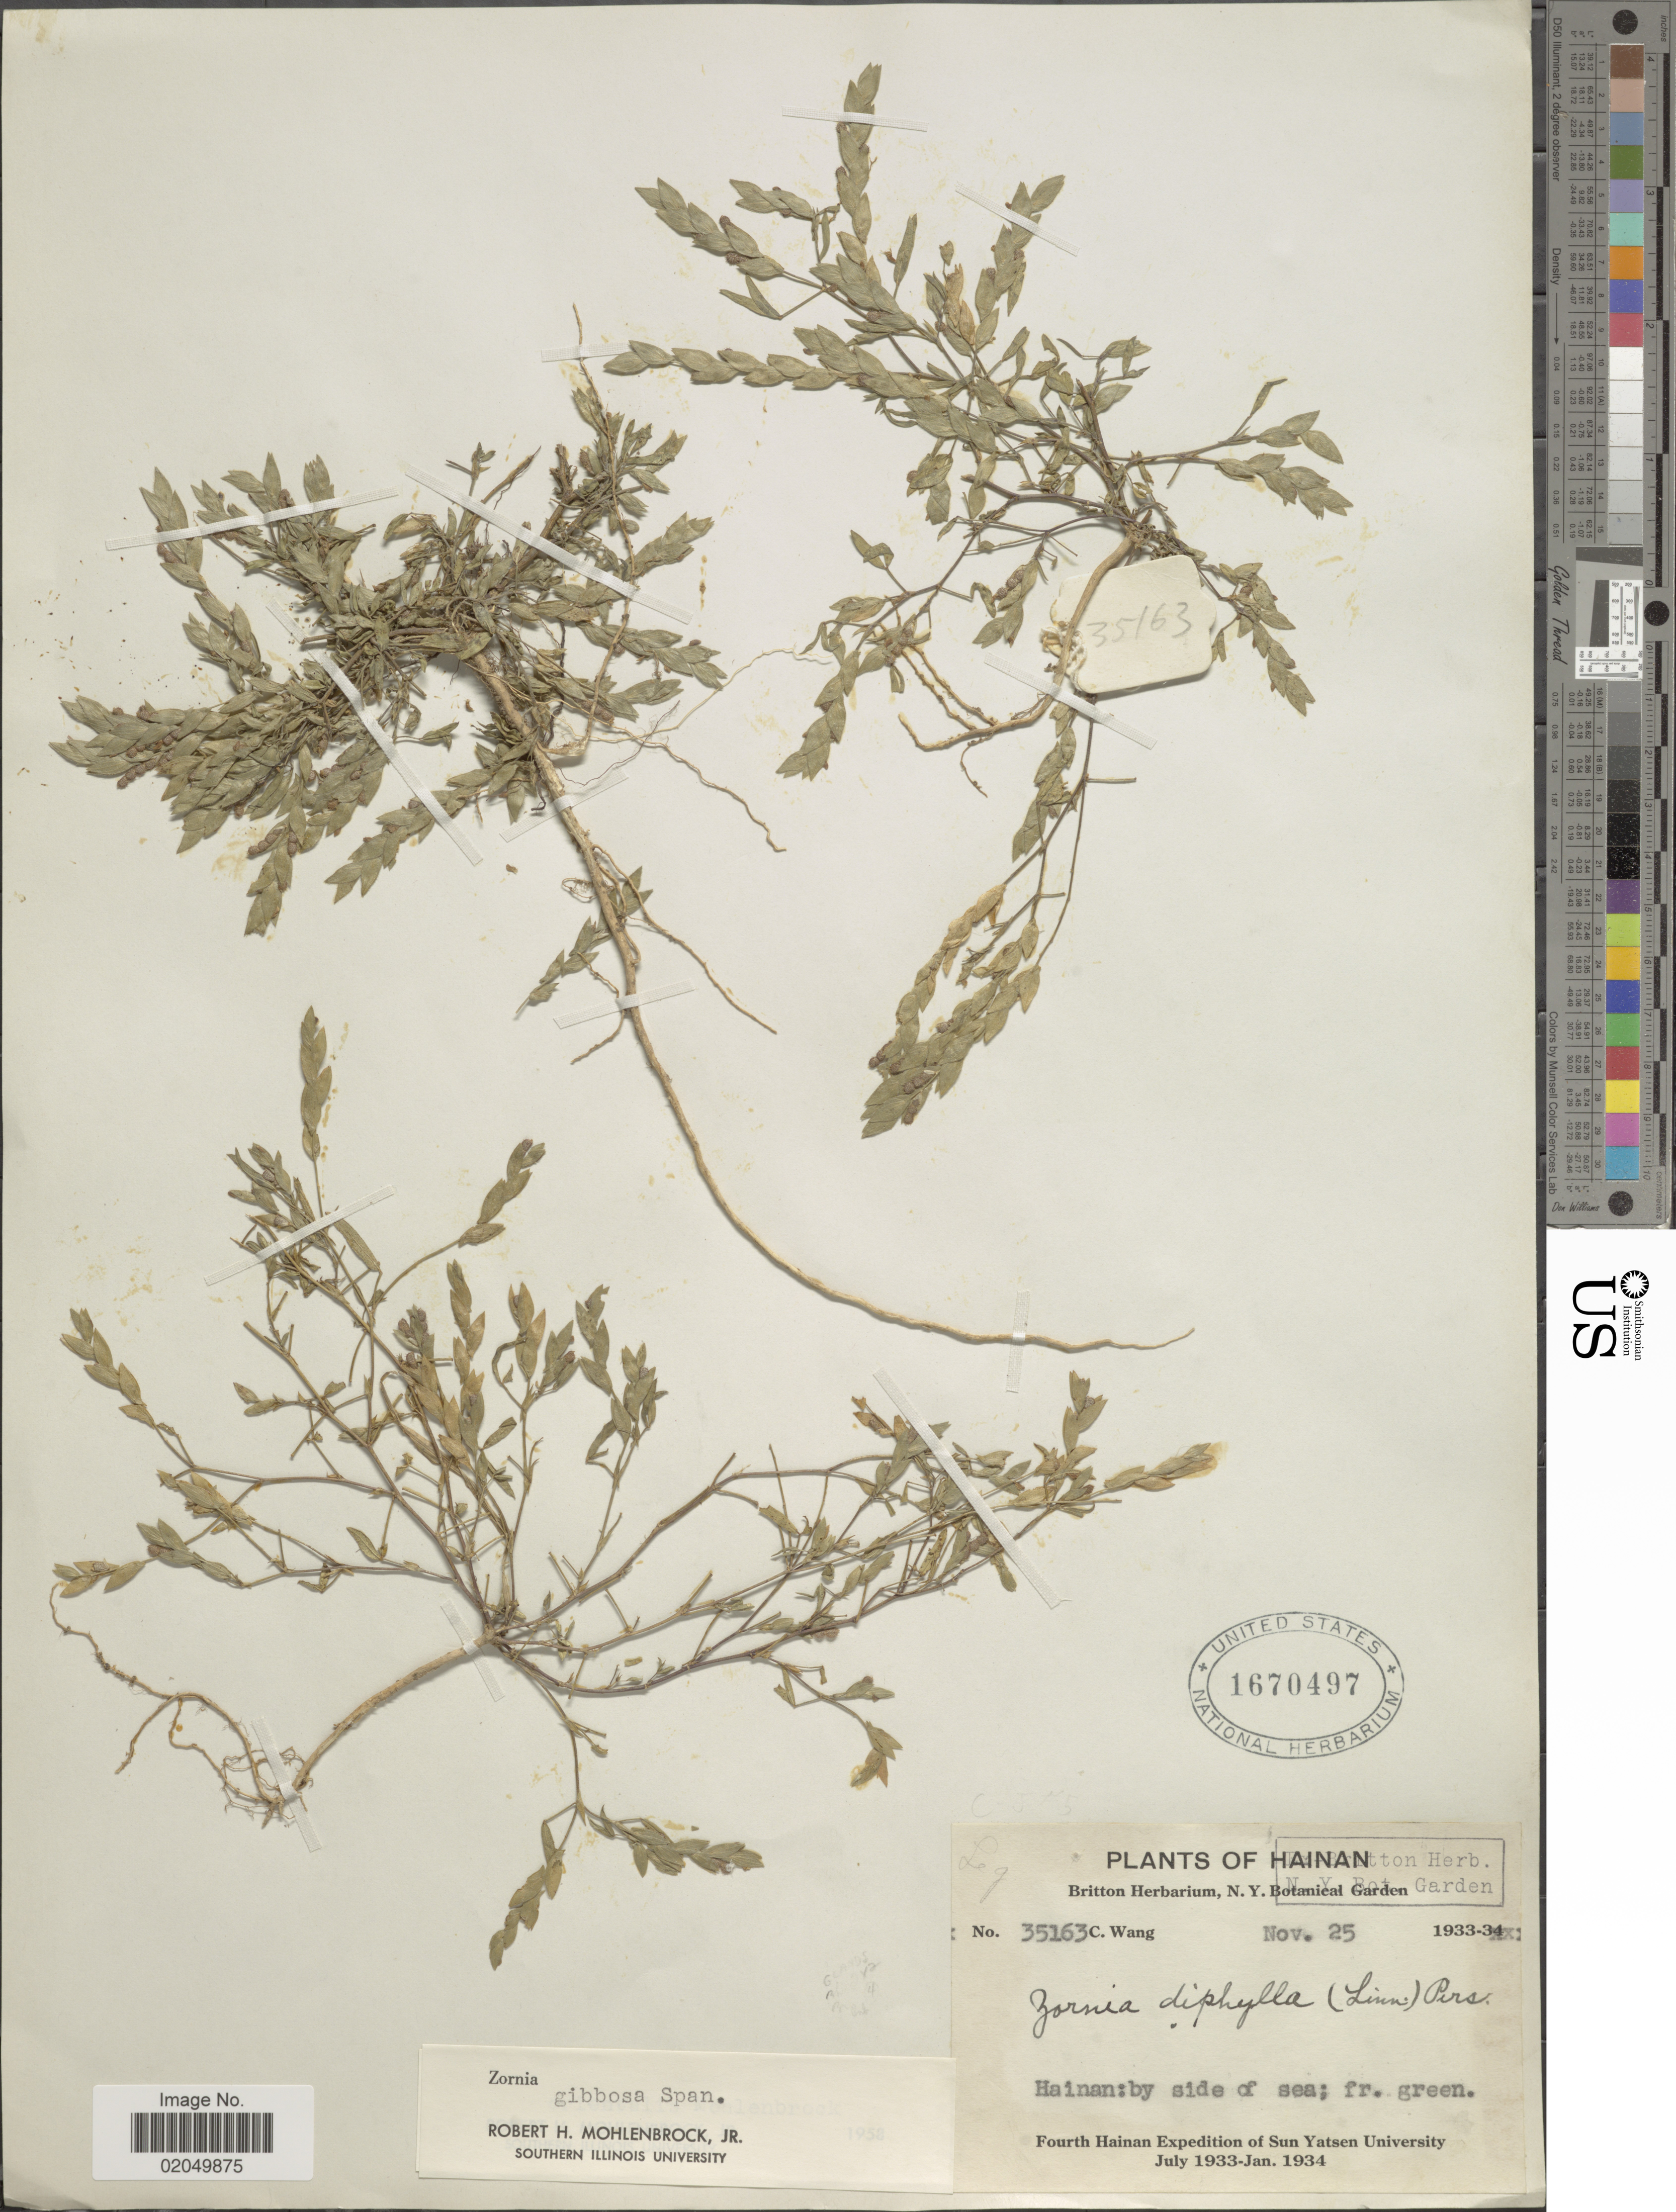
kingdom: Plantae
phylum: Tracheophyta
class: Magnoliopsida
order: Fabales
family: Fabaceae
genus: Zornia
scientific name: Zornia gibbosa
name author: Spanoghe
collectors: C. Wang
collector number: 35163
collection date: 1933-11-25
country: China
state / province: Hainan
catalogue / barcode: US 1670497